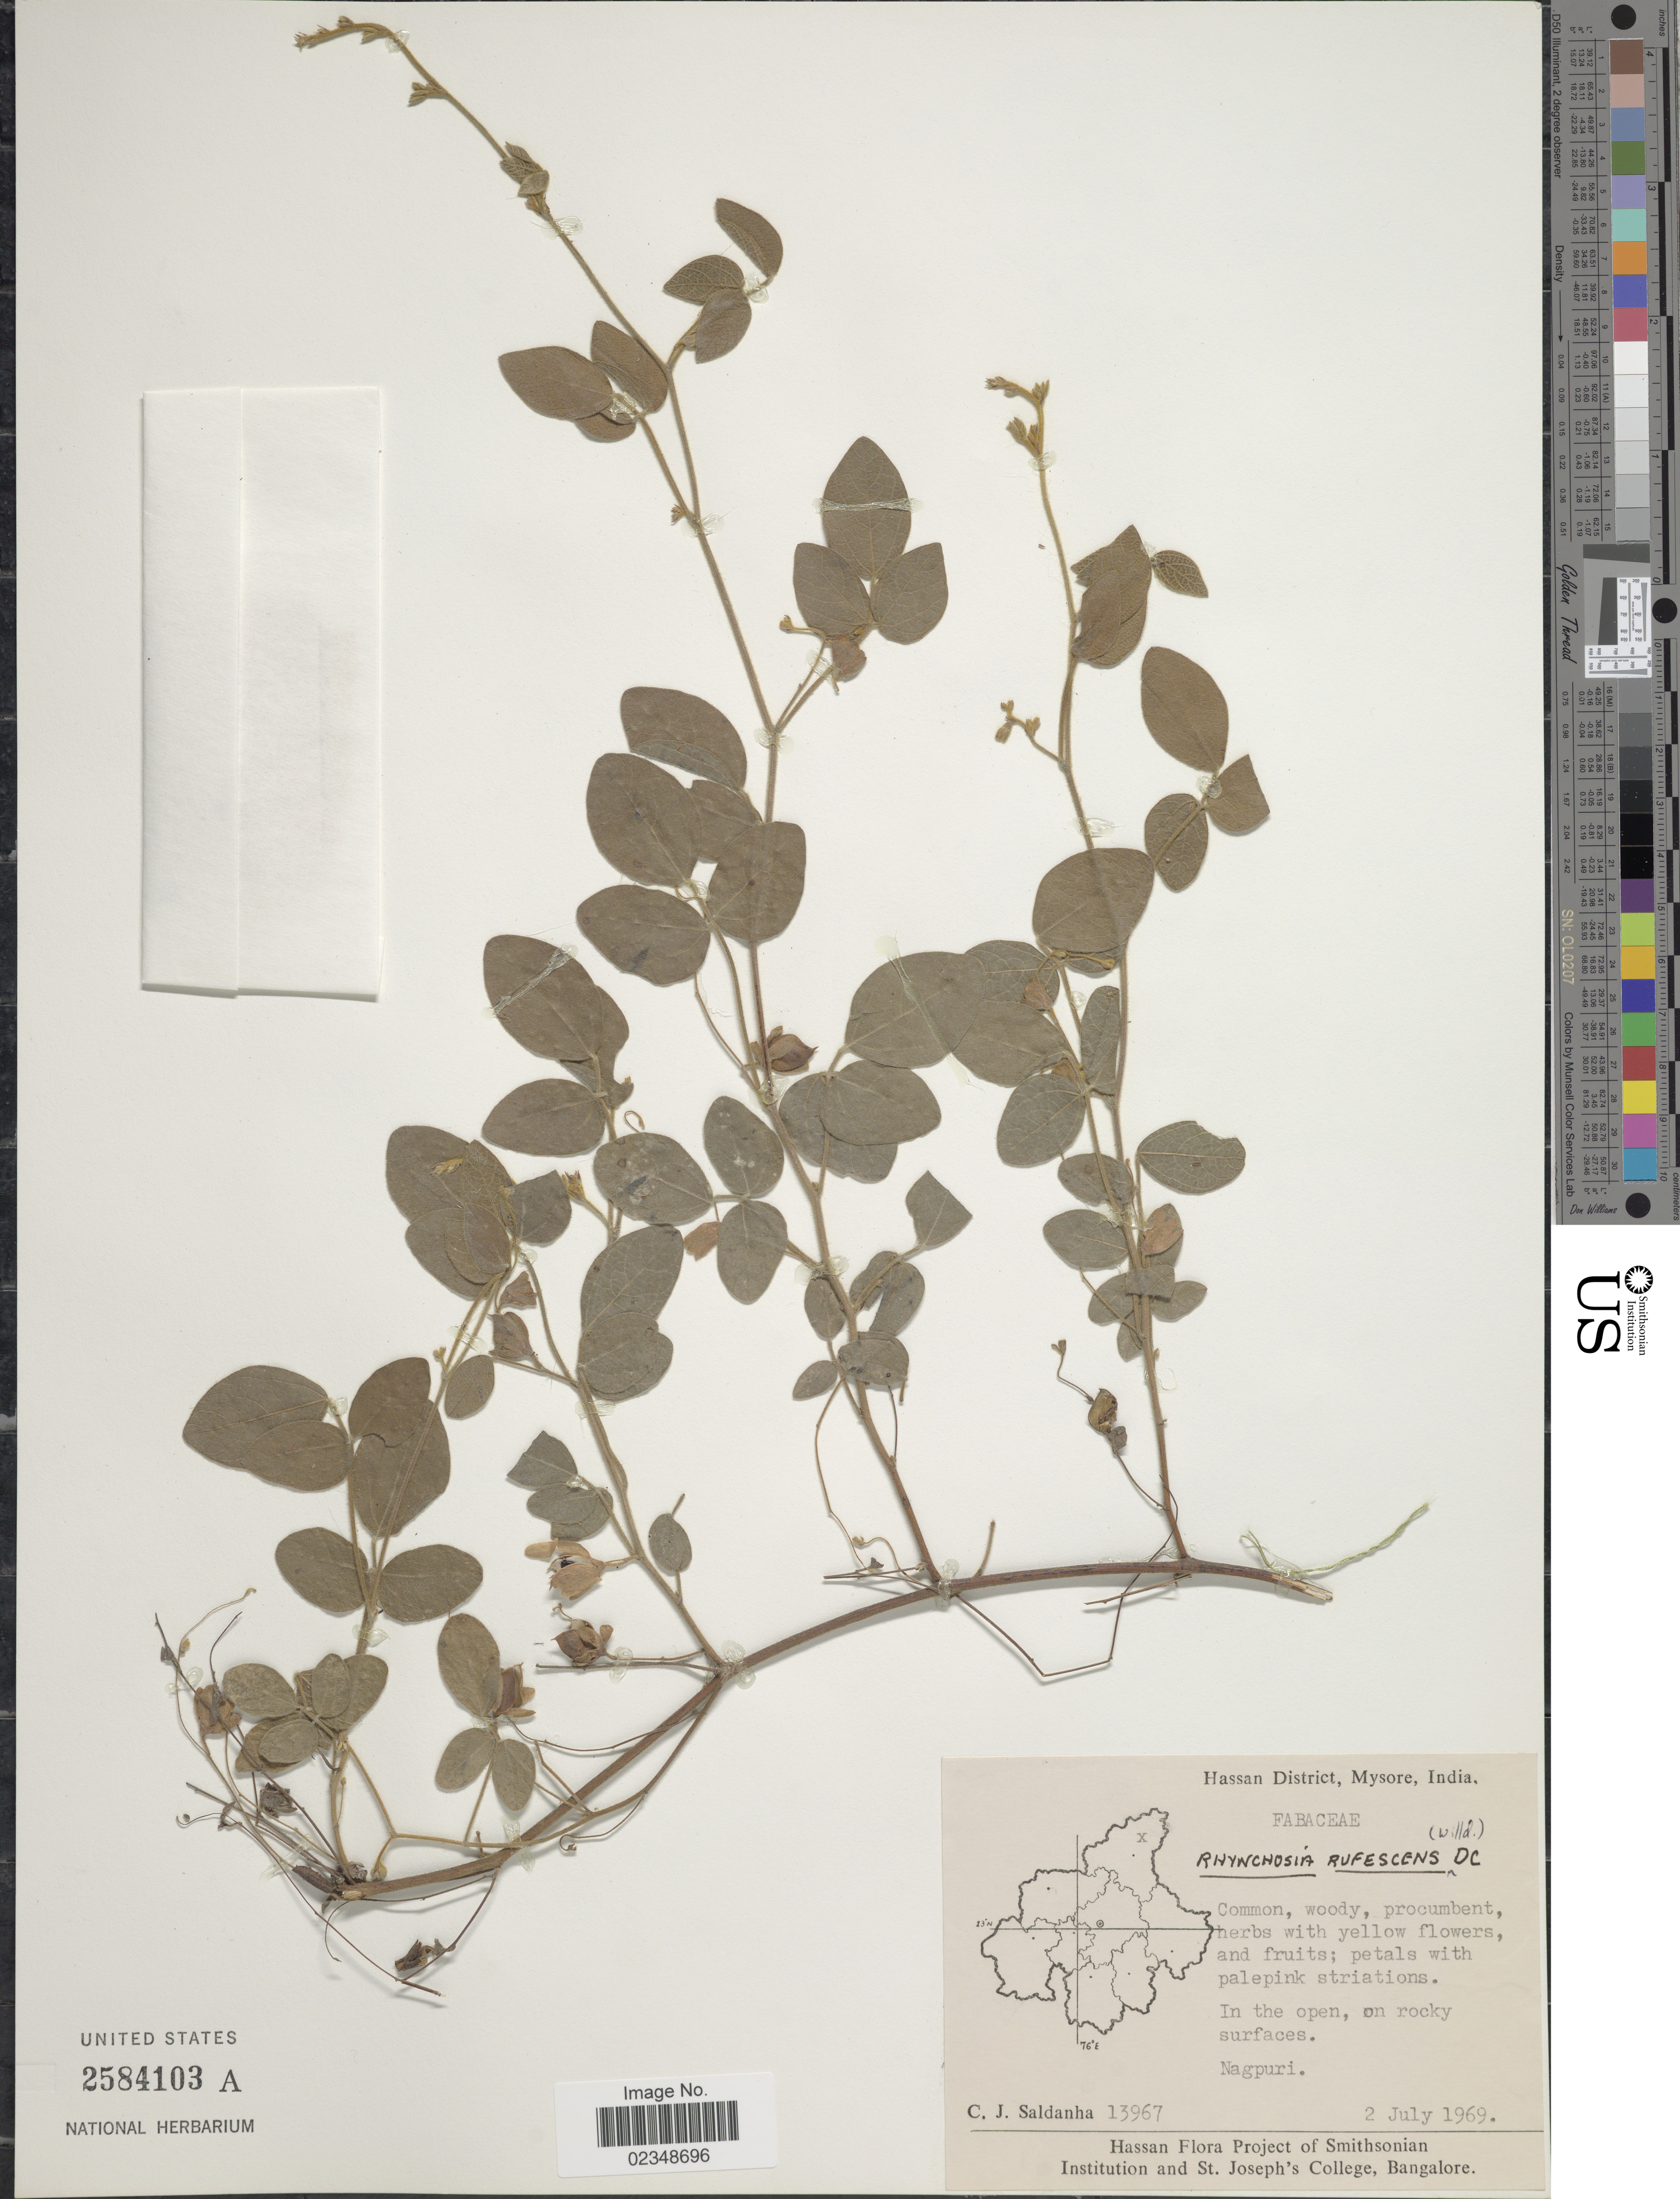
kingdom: Plantae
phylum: Tracheophyta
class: Magnoliopsida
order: Fabales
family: Fabaceae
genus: Rhynchosia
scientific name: Rhynchosia rufescens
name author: DC.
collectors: C. J. Saldanha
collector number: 13967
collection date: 1969-07-02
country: India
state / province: Karnataka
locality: Hassan District, Mysore, Nagpuri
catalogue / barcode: US 2584103A